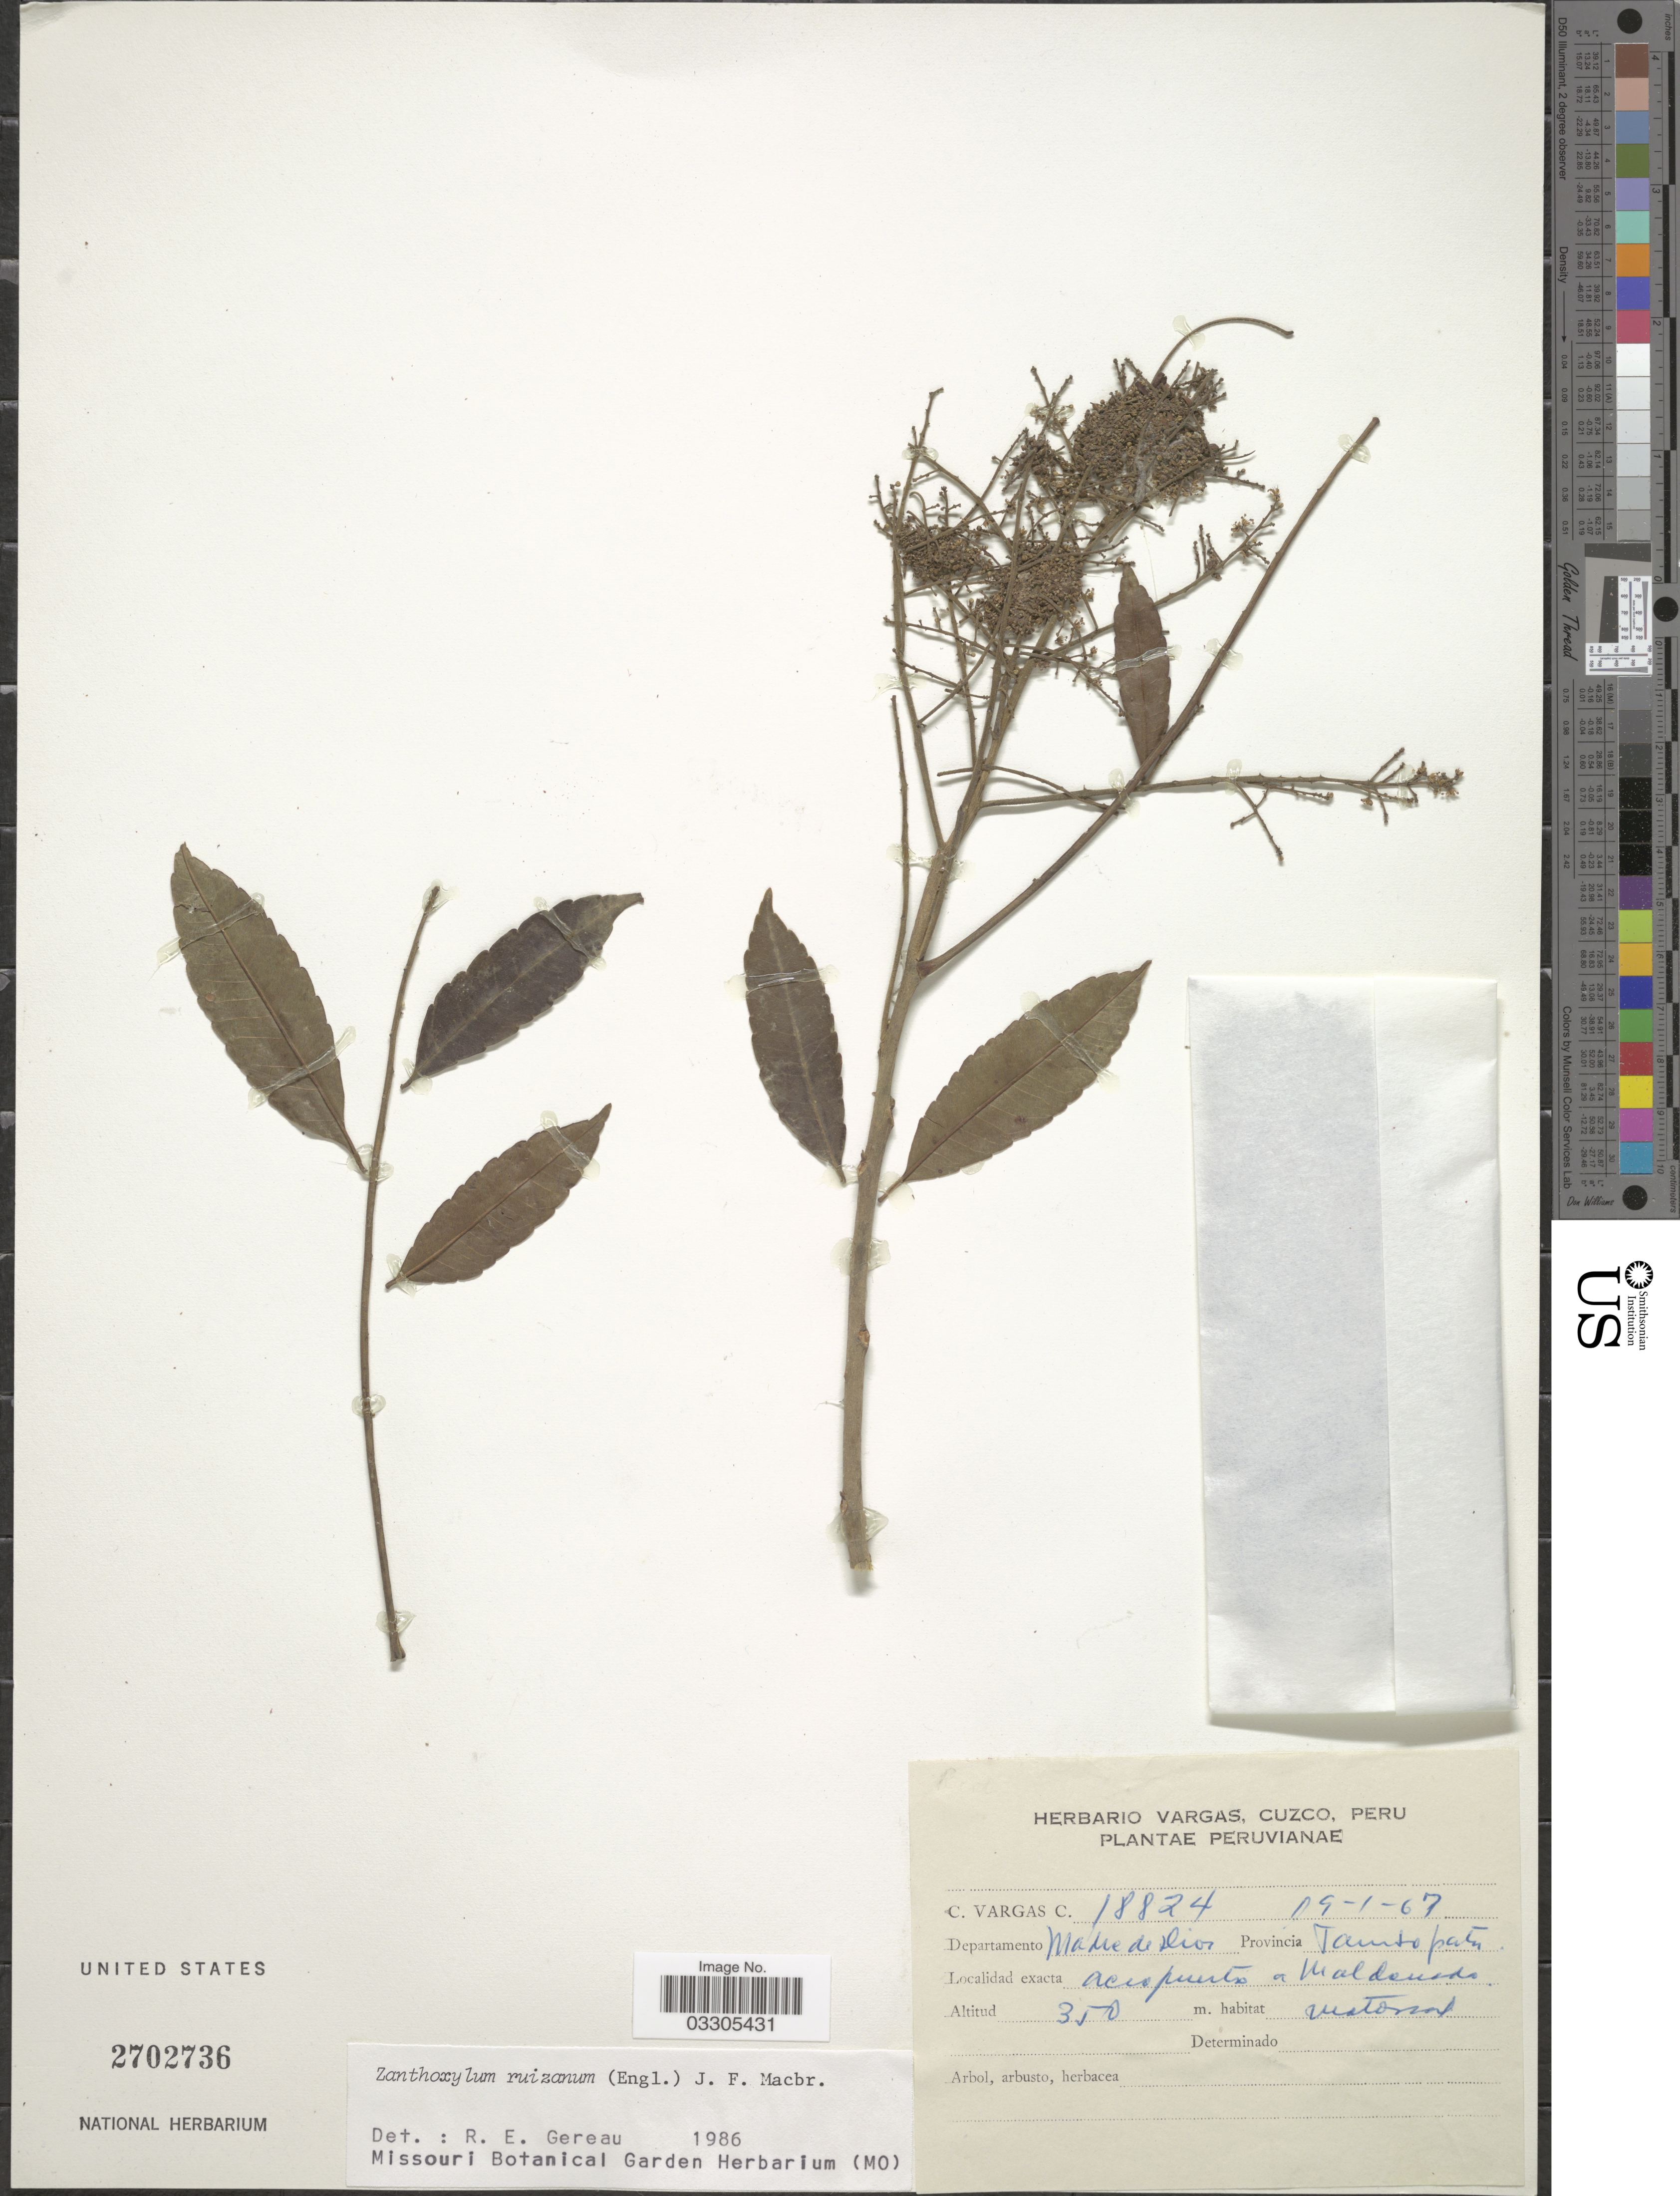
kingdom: Plantae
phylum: Tracheophyta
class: Magnoliopsida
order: Sapindales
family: Rutaceae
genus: Zanthoxylum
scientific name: Zanthoxylum ruizianum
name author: (Engl.) J.F. Macbr.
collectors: C. Vargas Calderón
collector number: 18824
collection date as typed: Transcribed d/m/y: 19/1/67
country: Peru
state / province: Madre de Dios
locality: Departamento Madre de Dios. Provincia Tambopata. Aeropuerto a Maldonado.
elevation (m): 350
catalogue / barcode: US 2702736